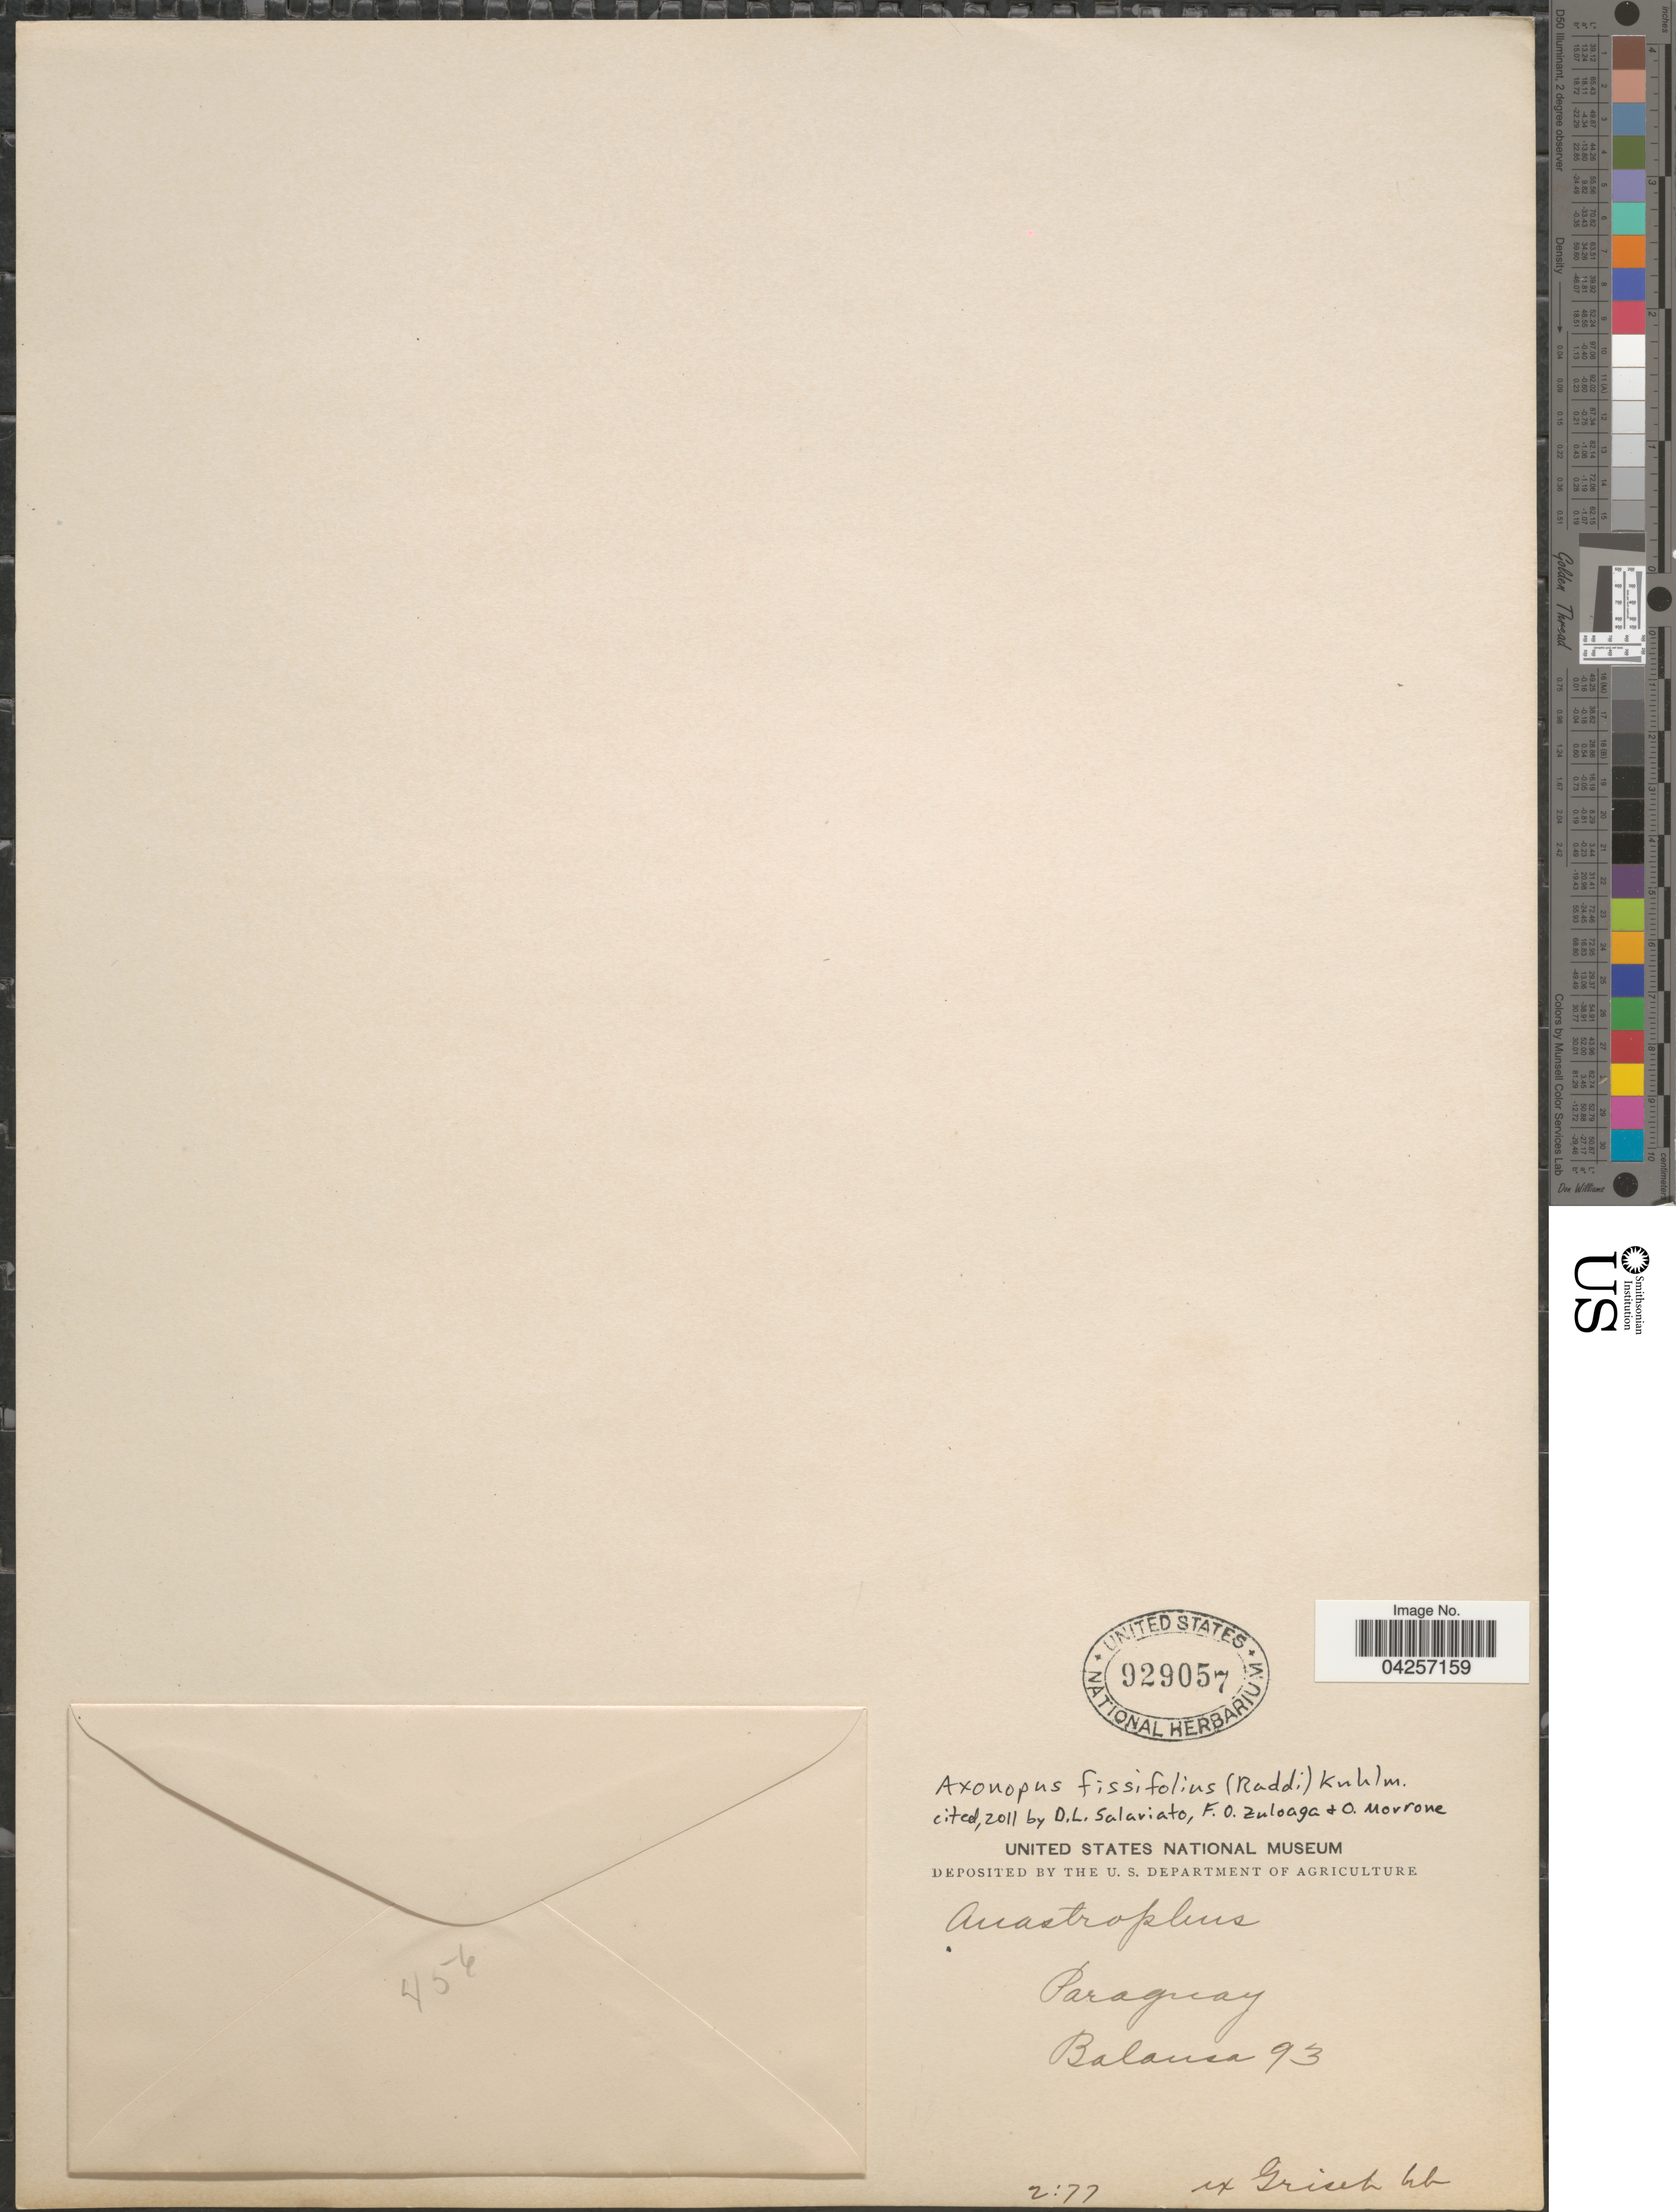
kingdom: Plantae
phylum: Tracheophyta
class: Liliopsida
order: Poales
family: Poaceae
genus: Axonopus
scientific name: Axonopus fissifolius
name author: (Raddi) Kuhlm.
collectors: -. Balansa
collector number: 93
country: Paraguay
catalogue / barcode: US 929057